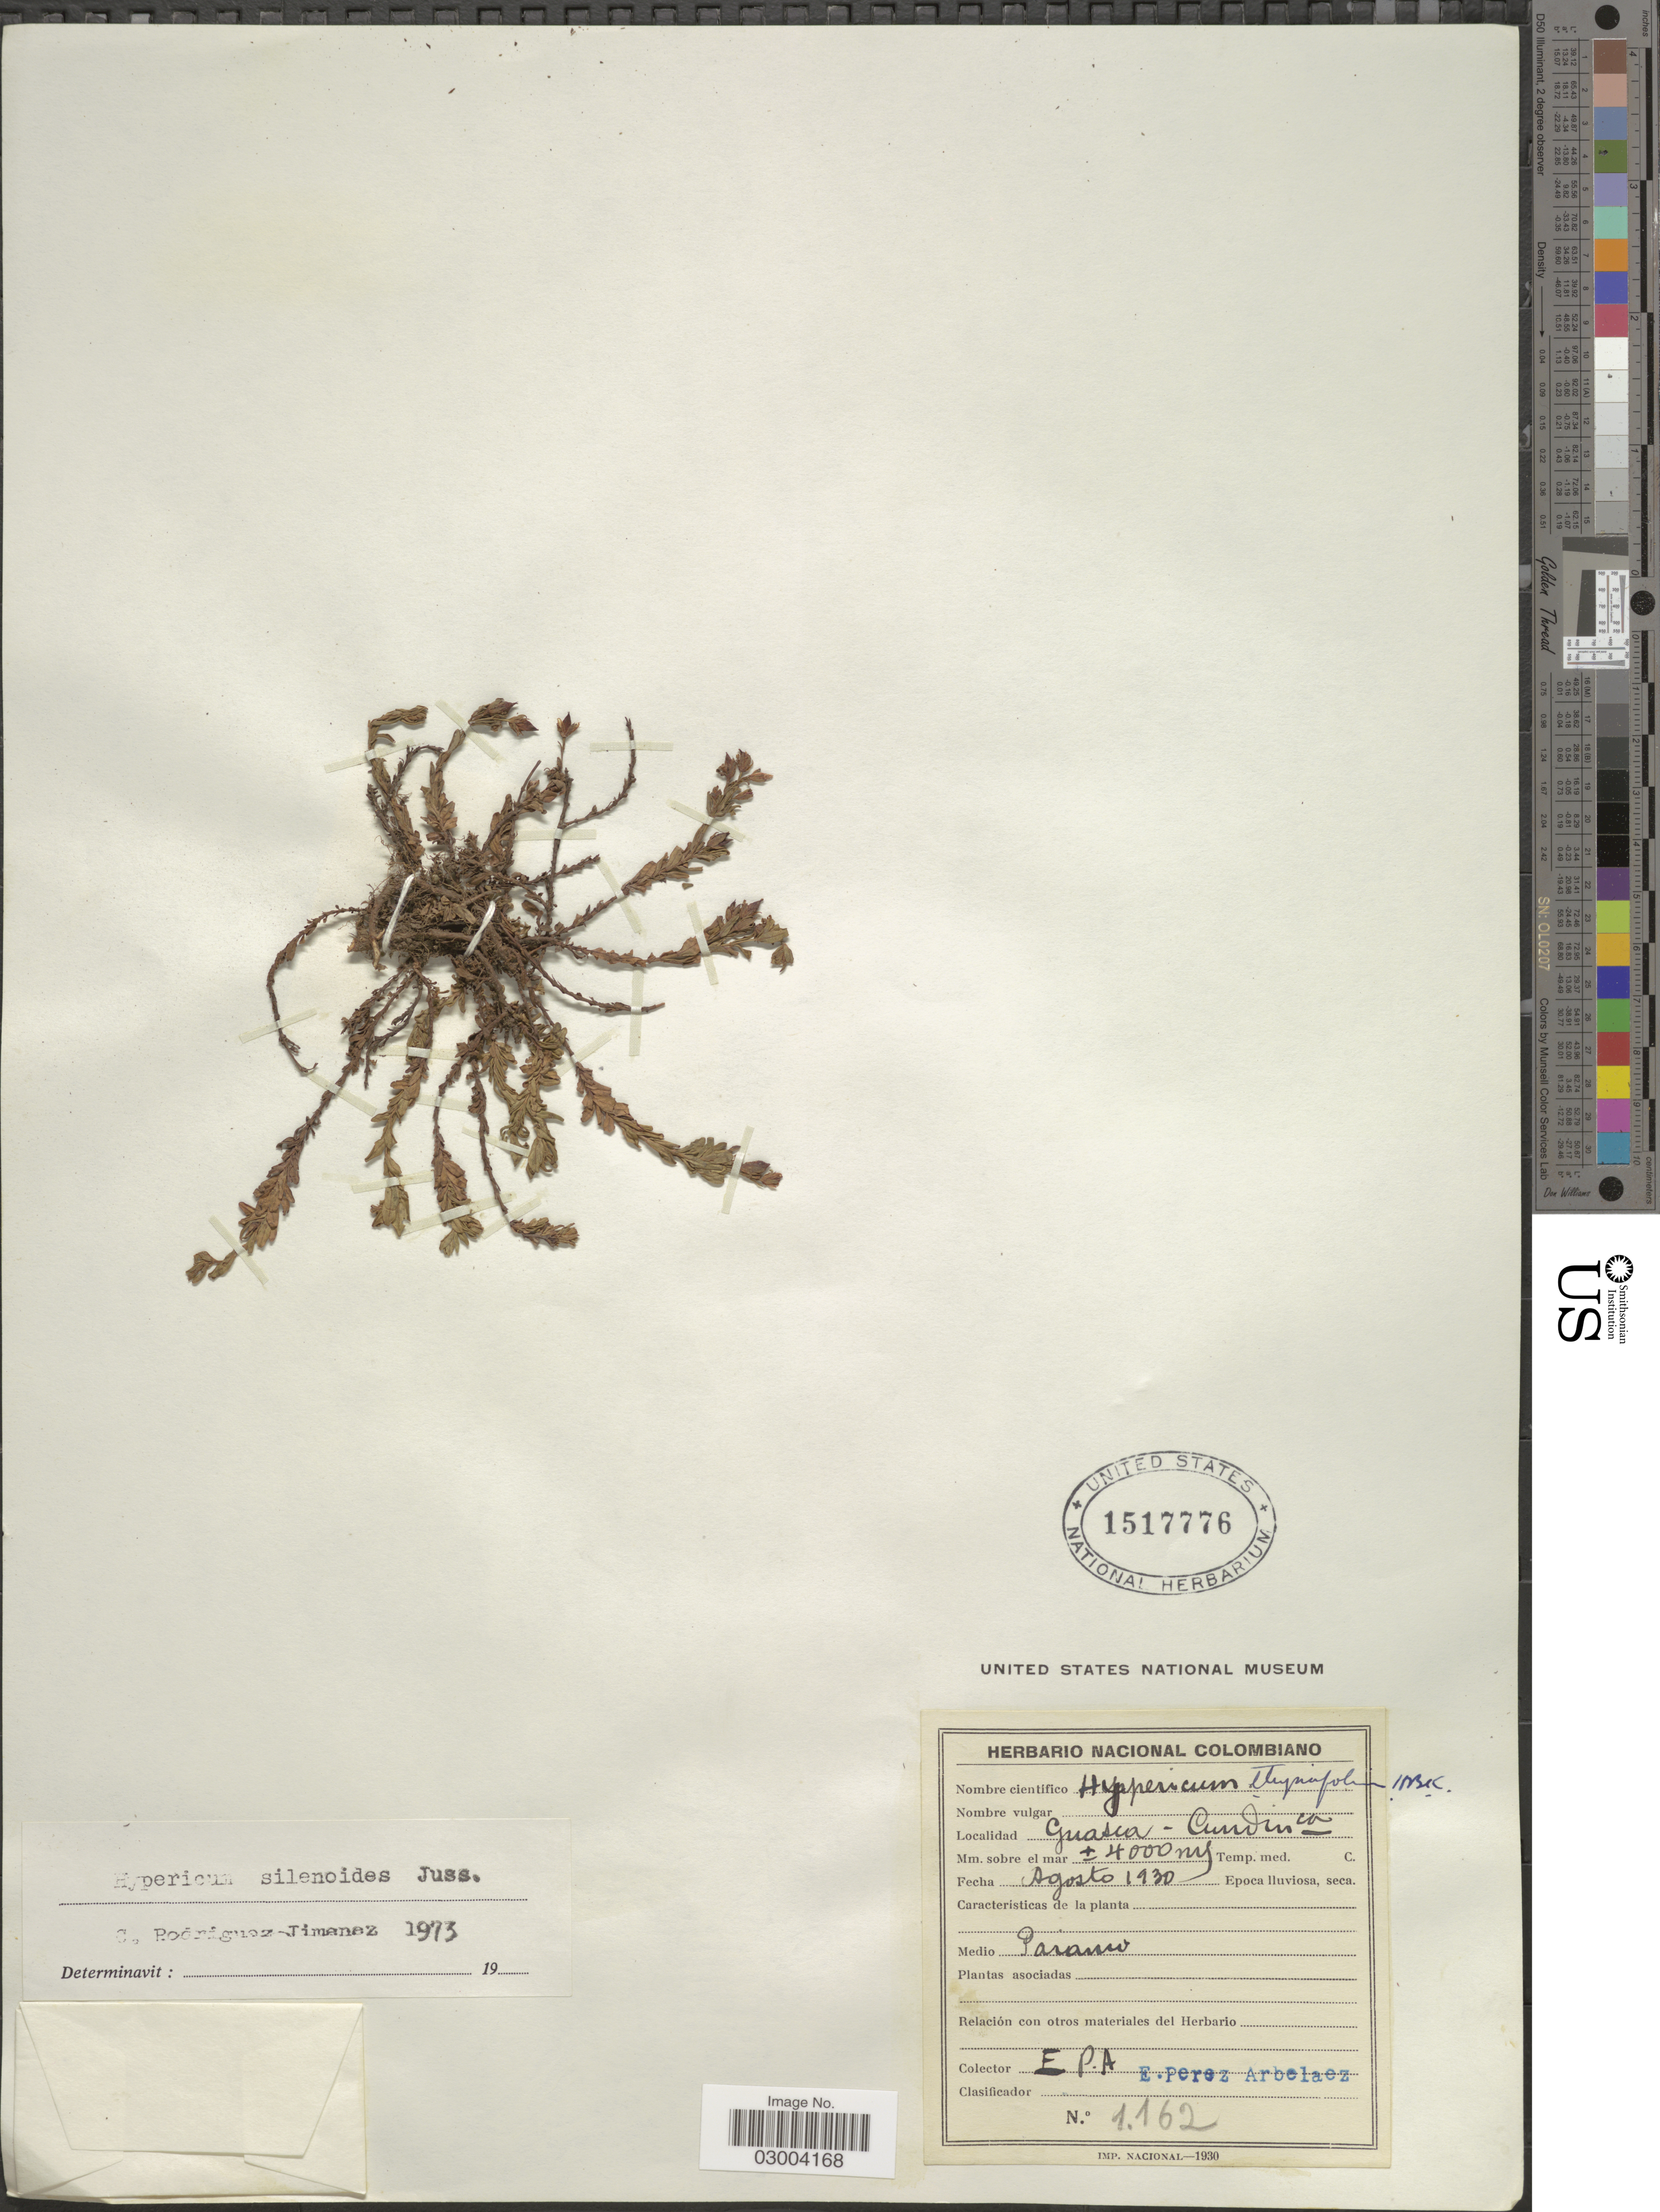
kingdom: Plantae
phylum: Tracheophyta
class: Magnoliopsida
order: Malpighiales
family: Hypericaceae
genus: Hypericum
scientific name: Hypericum silenoides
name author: Juss.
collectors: E. Pérez Arbeláez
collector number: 1162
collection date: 1930-08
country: Colombia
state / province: Cundinamarca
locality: Guasca.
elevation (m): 4000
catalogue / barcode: US 1517776